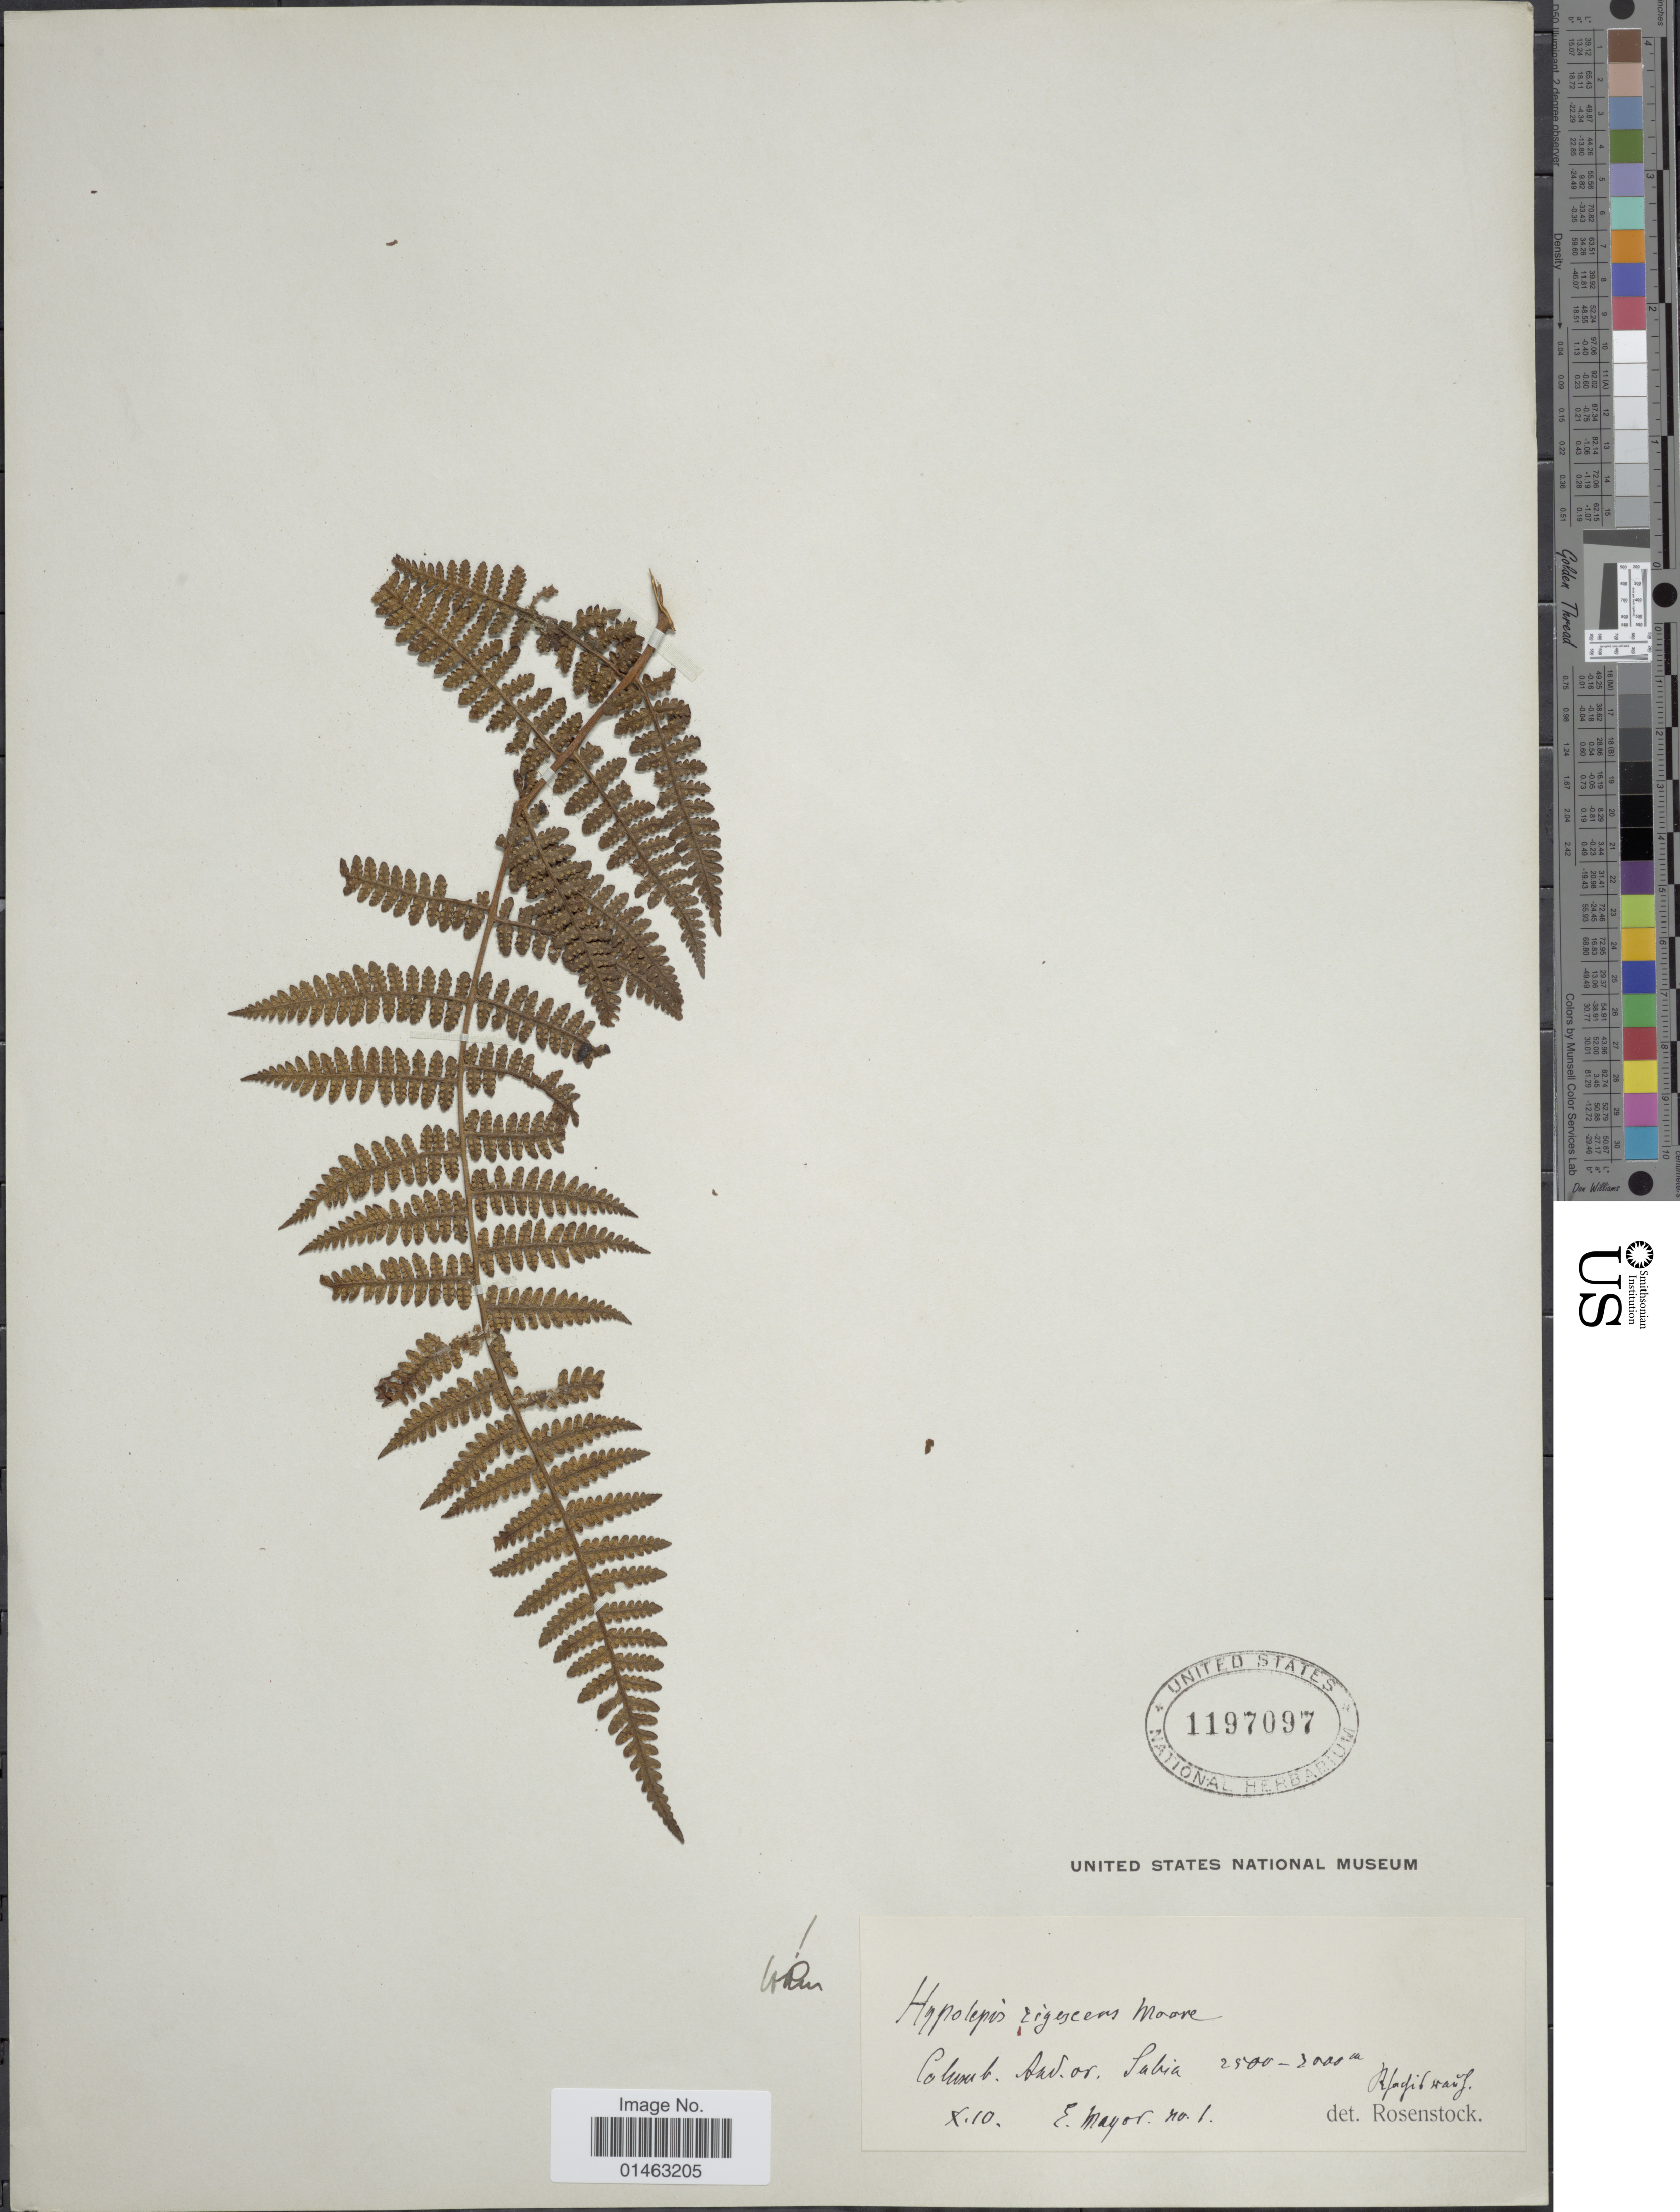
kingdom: Plantae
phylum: Tracheophyta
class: Polypodiopsida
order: Polypodiales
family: Dennstaedtiaceae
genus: Hypolepis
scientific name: Hypolepis viscosa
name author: H. Karst.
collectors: E. Mayor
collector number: X 10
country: Colombia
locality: Sud. or. Satia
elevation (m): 2500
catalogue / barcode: US 1197097